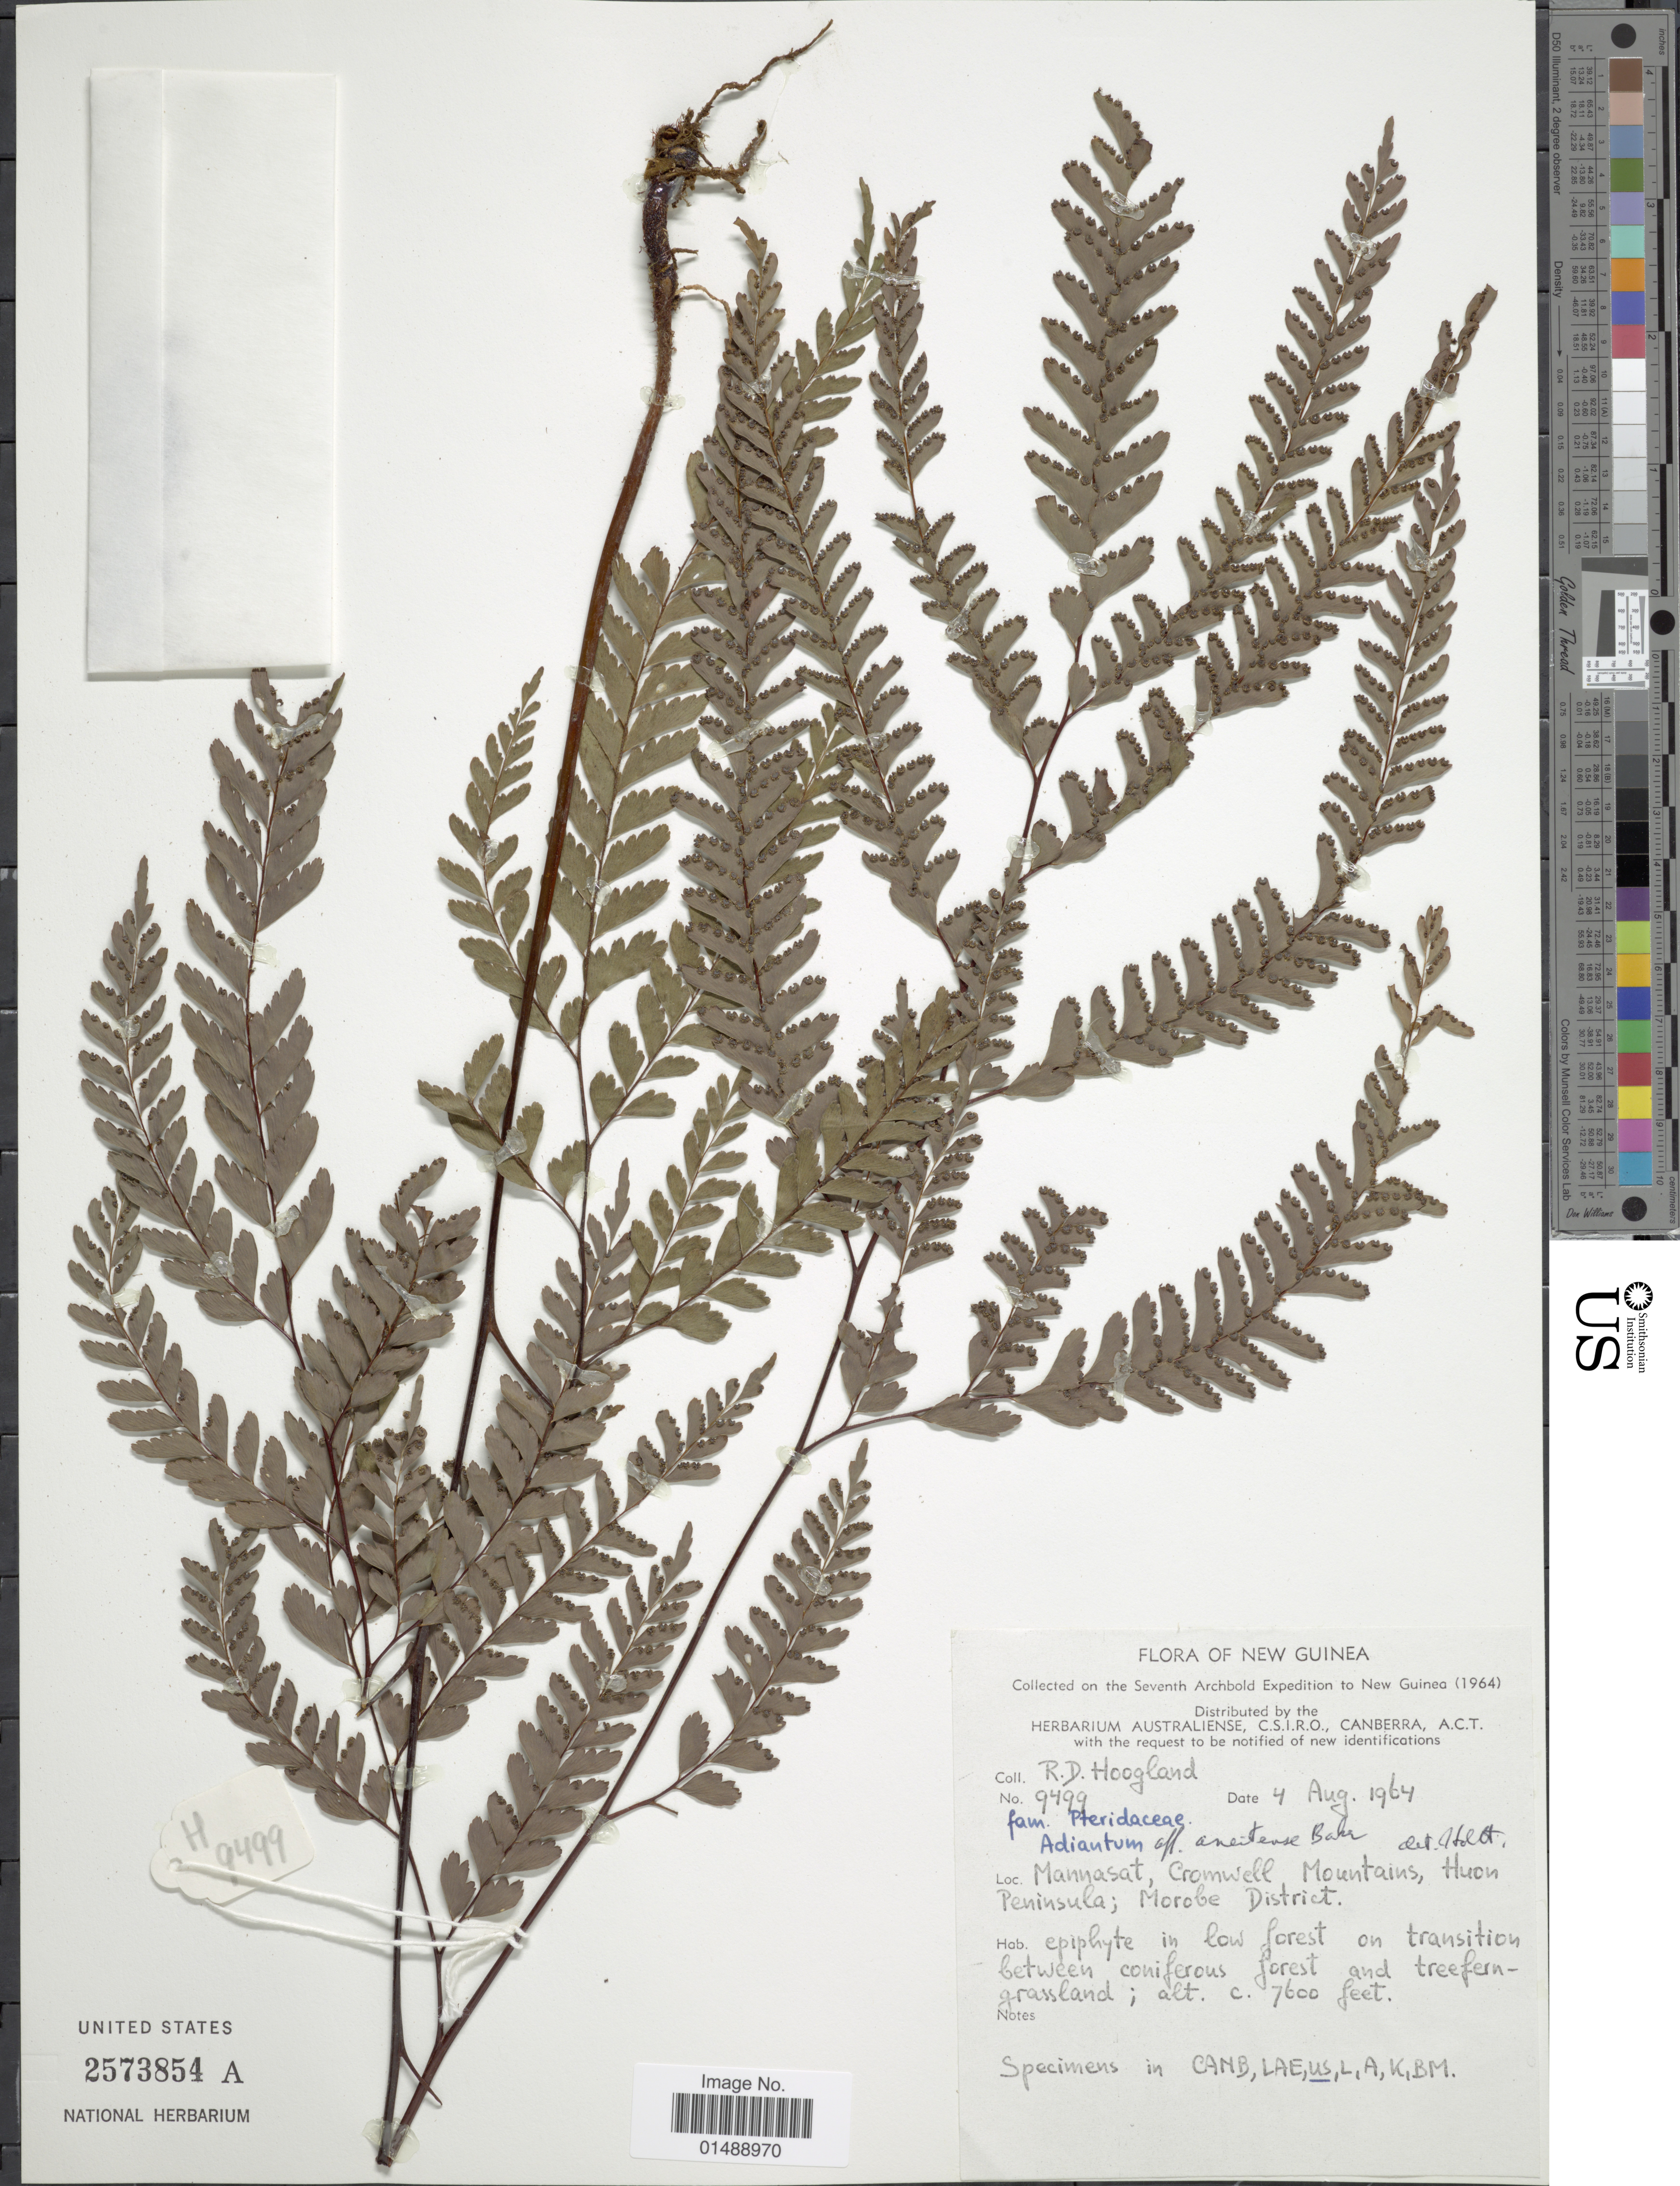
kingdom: Plantae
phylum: Tracheophyta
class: Polypodiopsida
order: Polypodiales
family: Pteridaceae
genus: Adiantum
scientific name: Adiantum aneitense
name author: Carruth.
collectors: R. D. Hoogland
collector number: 9499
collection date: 1964-08-04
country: Papua New Guinea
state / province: Morobe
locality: New Guinea, Mannasat, Crominell, Mountains, Huon Peninsula, Morobe District.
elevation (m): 2316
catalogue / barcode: US 2573854